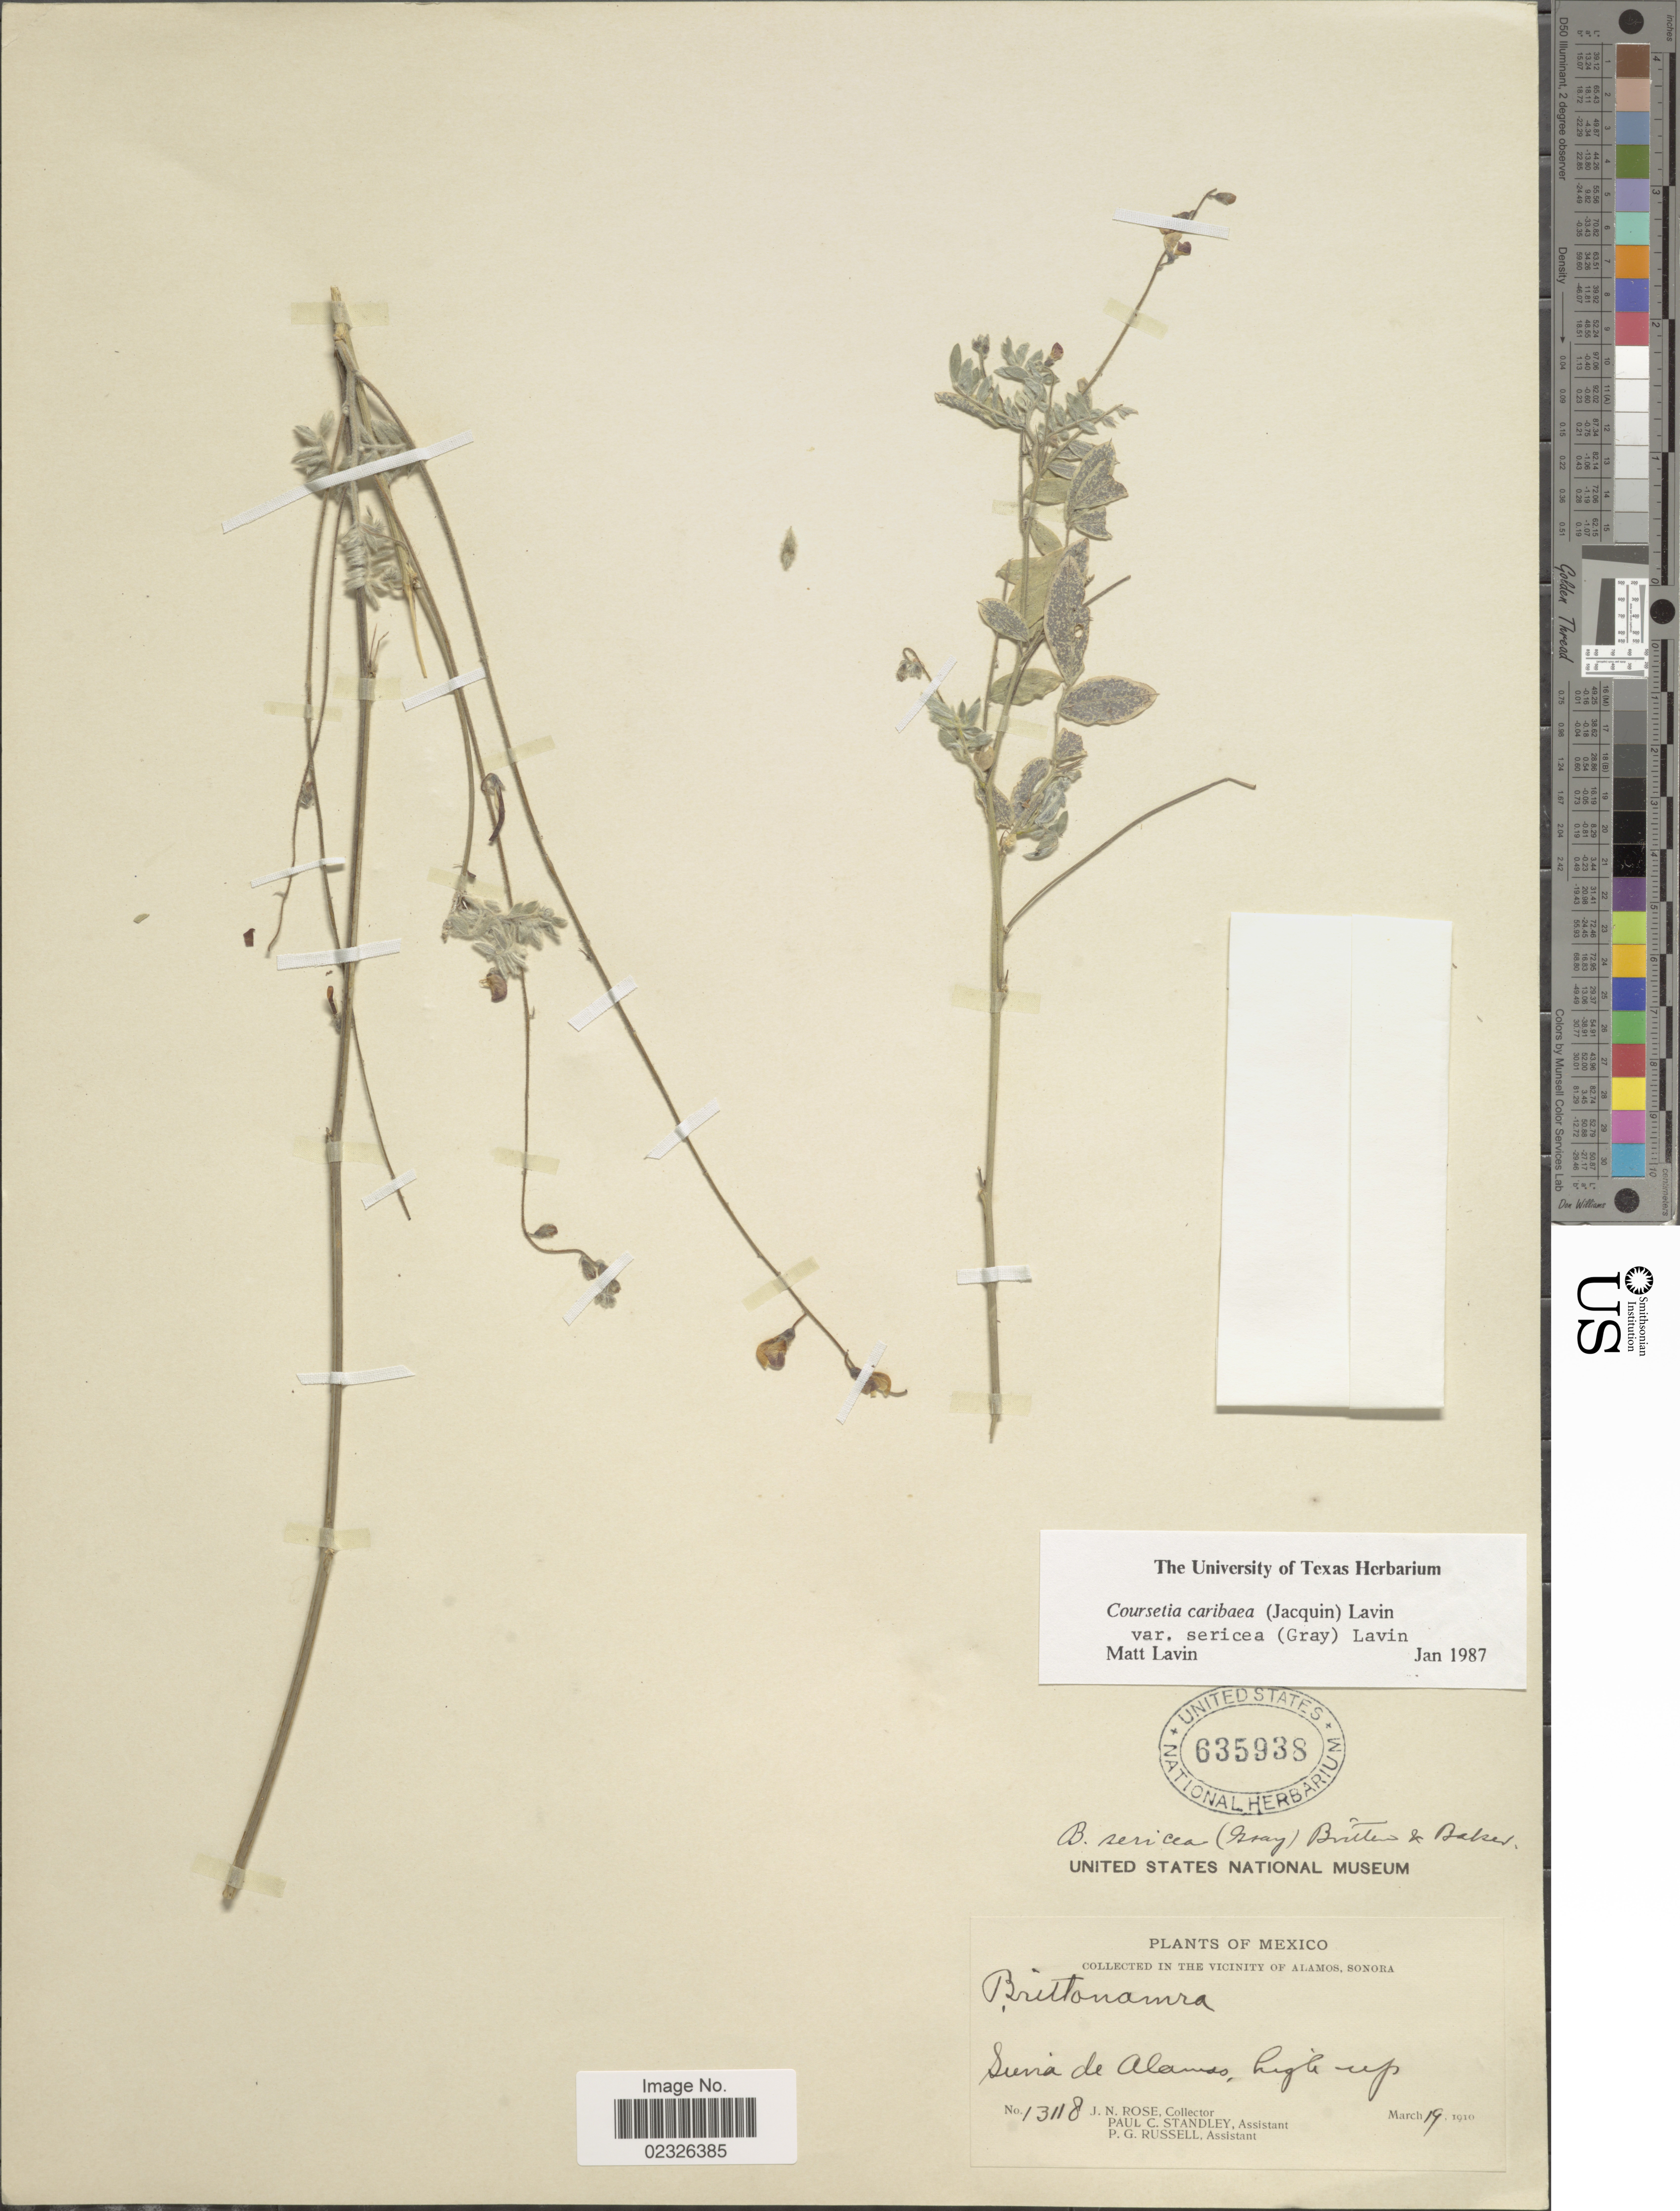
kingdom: Plantae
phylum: Tracheophyta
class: Magnoliopsida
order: Fabales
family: Fabaceae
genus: Coursetia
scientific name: Coursetia caribaea var. sericea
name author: (A. Gray) Lavin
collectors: J. N. Rose, P. C. Standley & P. G. Russell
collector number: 13118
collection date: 1910-03-19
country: Mexico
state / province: Sonora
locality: Vicinity of Alamos. Sierra de Alamo, high up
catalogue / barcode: US 635938